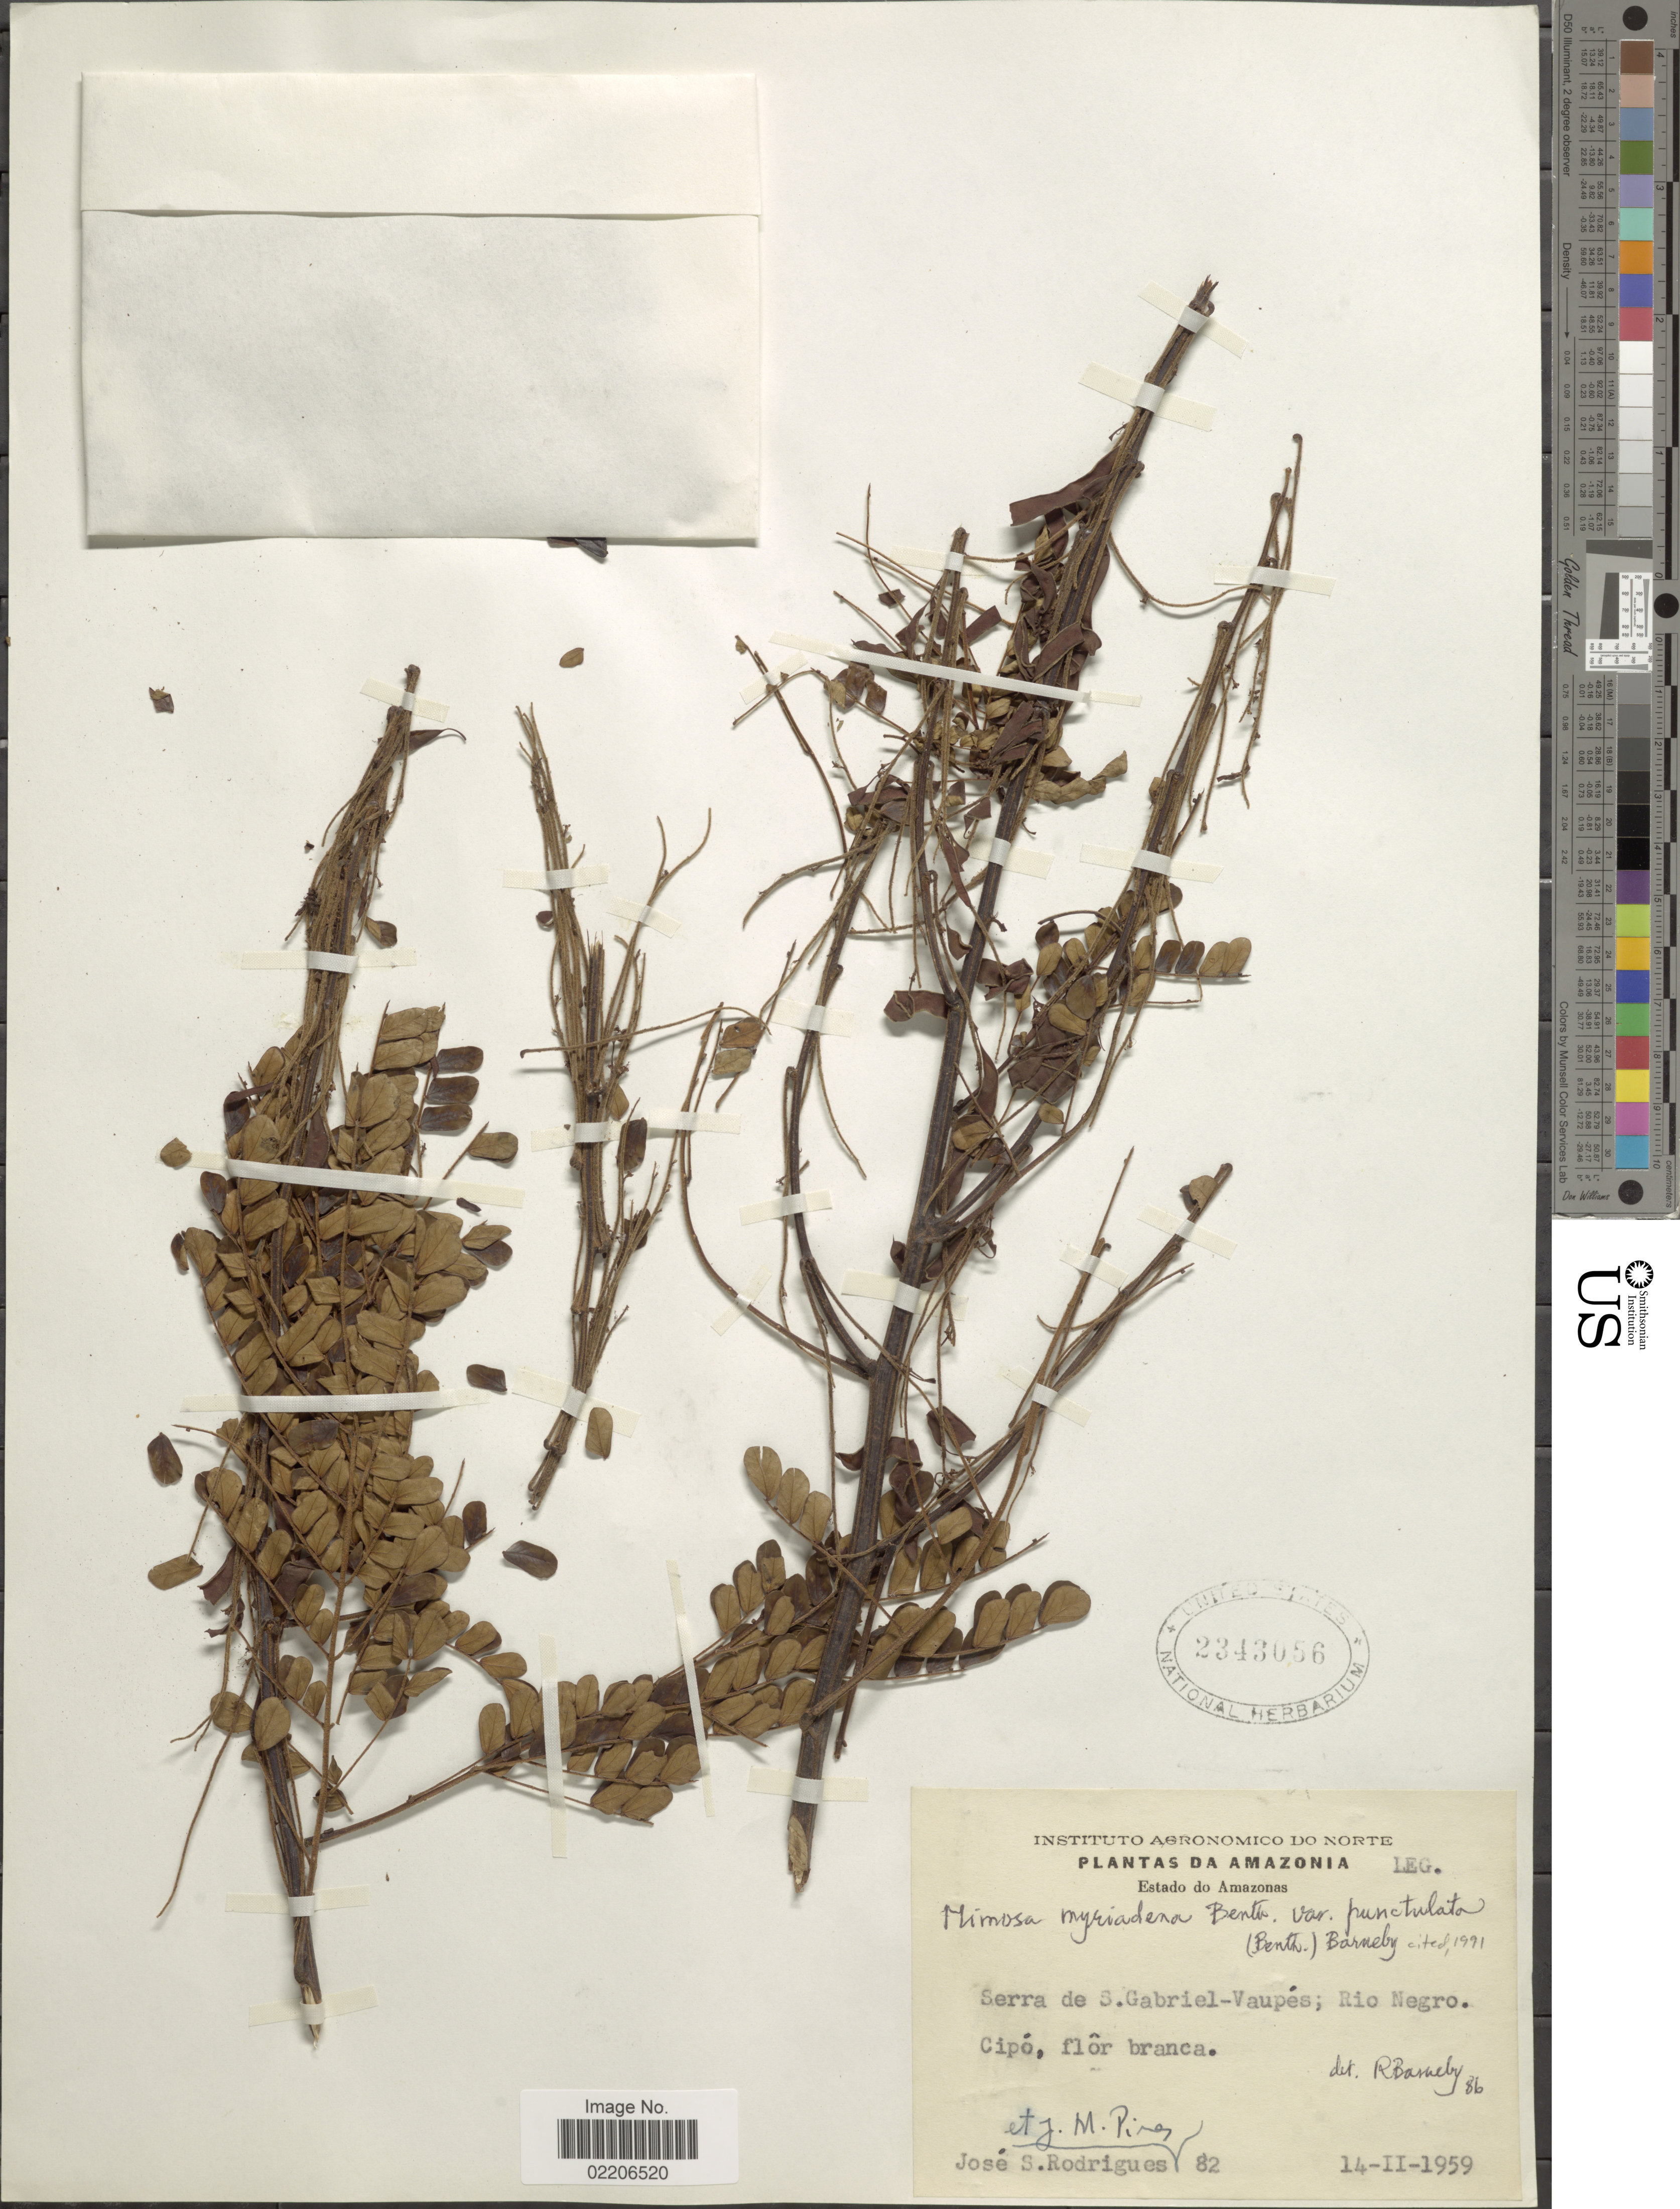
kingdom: Plantae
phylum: Tracheophyta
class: Magnoliopsida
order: Fabales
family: Fabaceae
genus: Mimosa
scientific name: Mimosa myriadenia var. punctulata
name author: (Benth.) Barneby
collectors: J. S. Rodrigues & J. M. Pires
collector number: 82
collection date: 1959-02-14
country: Colombia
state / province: Amazônas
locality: Amazonia. Estado do Amazonas. Serra de S. Gabriel - Vaupés; Rio Negro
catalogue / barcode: US 2343056